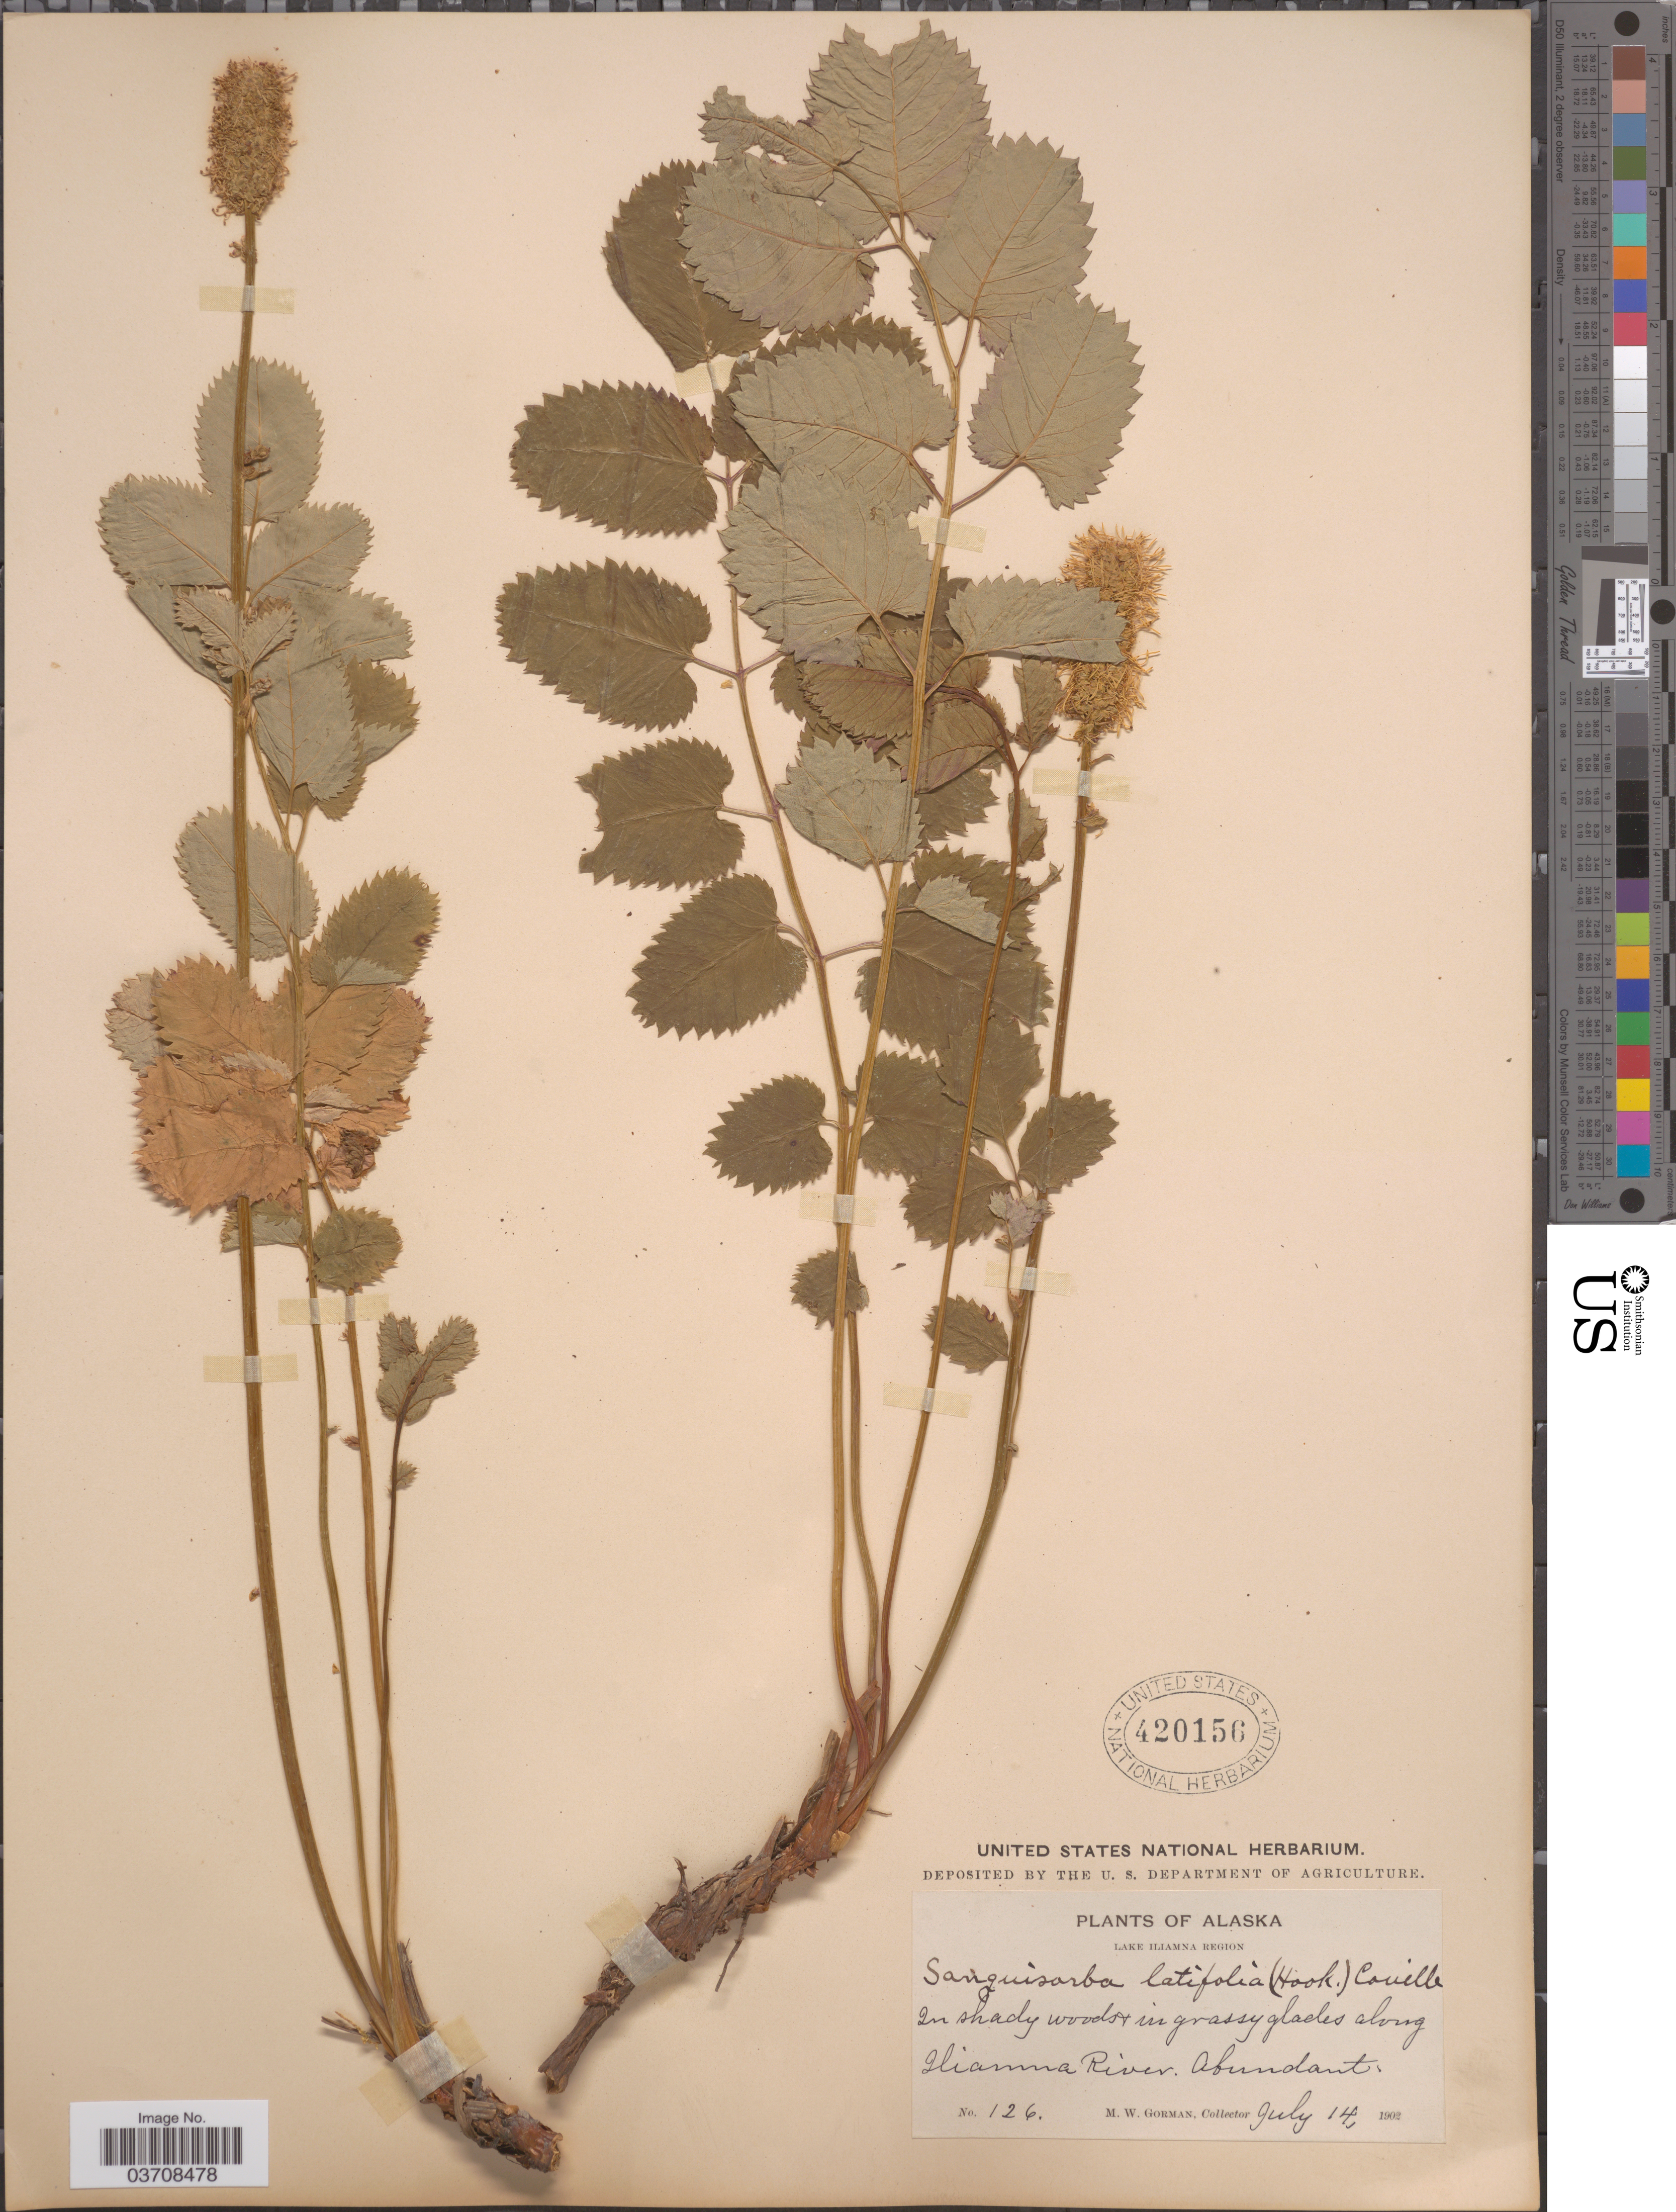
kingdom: Plantae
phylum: Tracheophyta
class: Magnoliopsida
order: Rosales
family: Rosaceae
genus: Sanguisorba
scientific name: Sanguisorba stipulata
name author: Raf.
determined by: Strong, Mark T., (BOT), Smithsonian Institution - National Museum of Natural History (UNITED STATES)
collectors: M. W. Gorman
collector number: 126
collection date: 1902-07-14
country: United States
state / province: Alaska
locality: Lake Iliamna Region. Along Iliamna River.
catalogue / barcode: US 420156